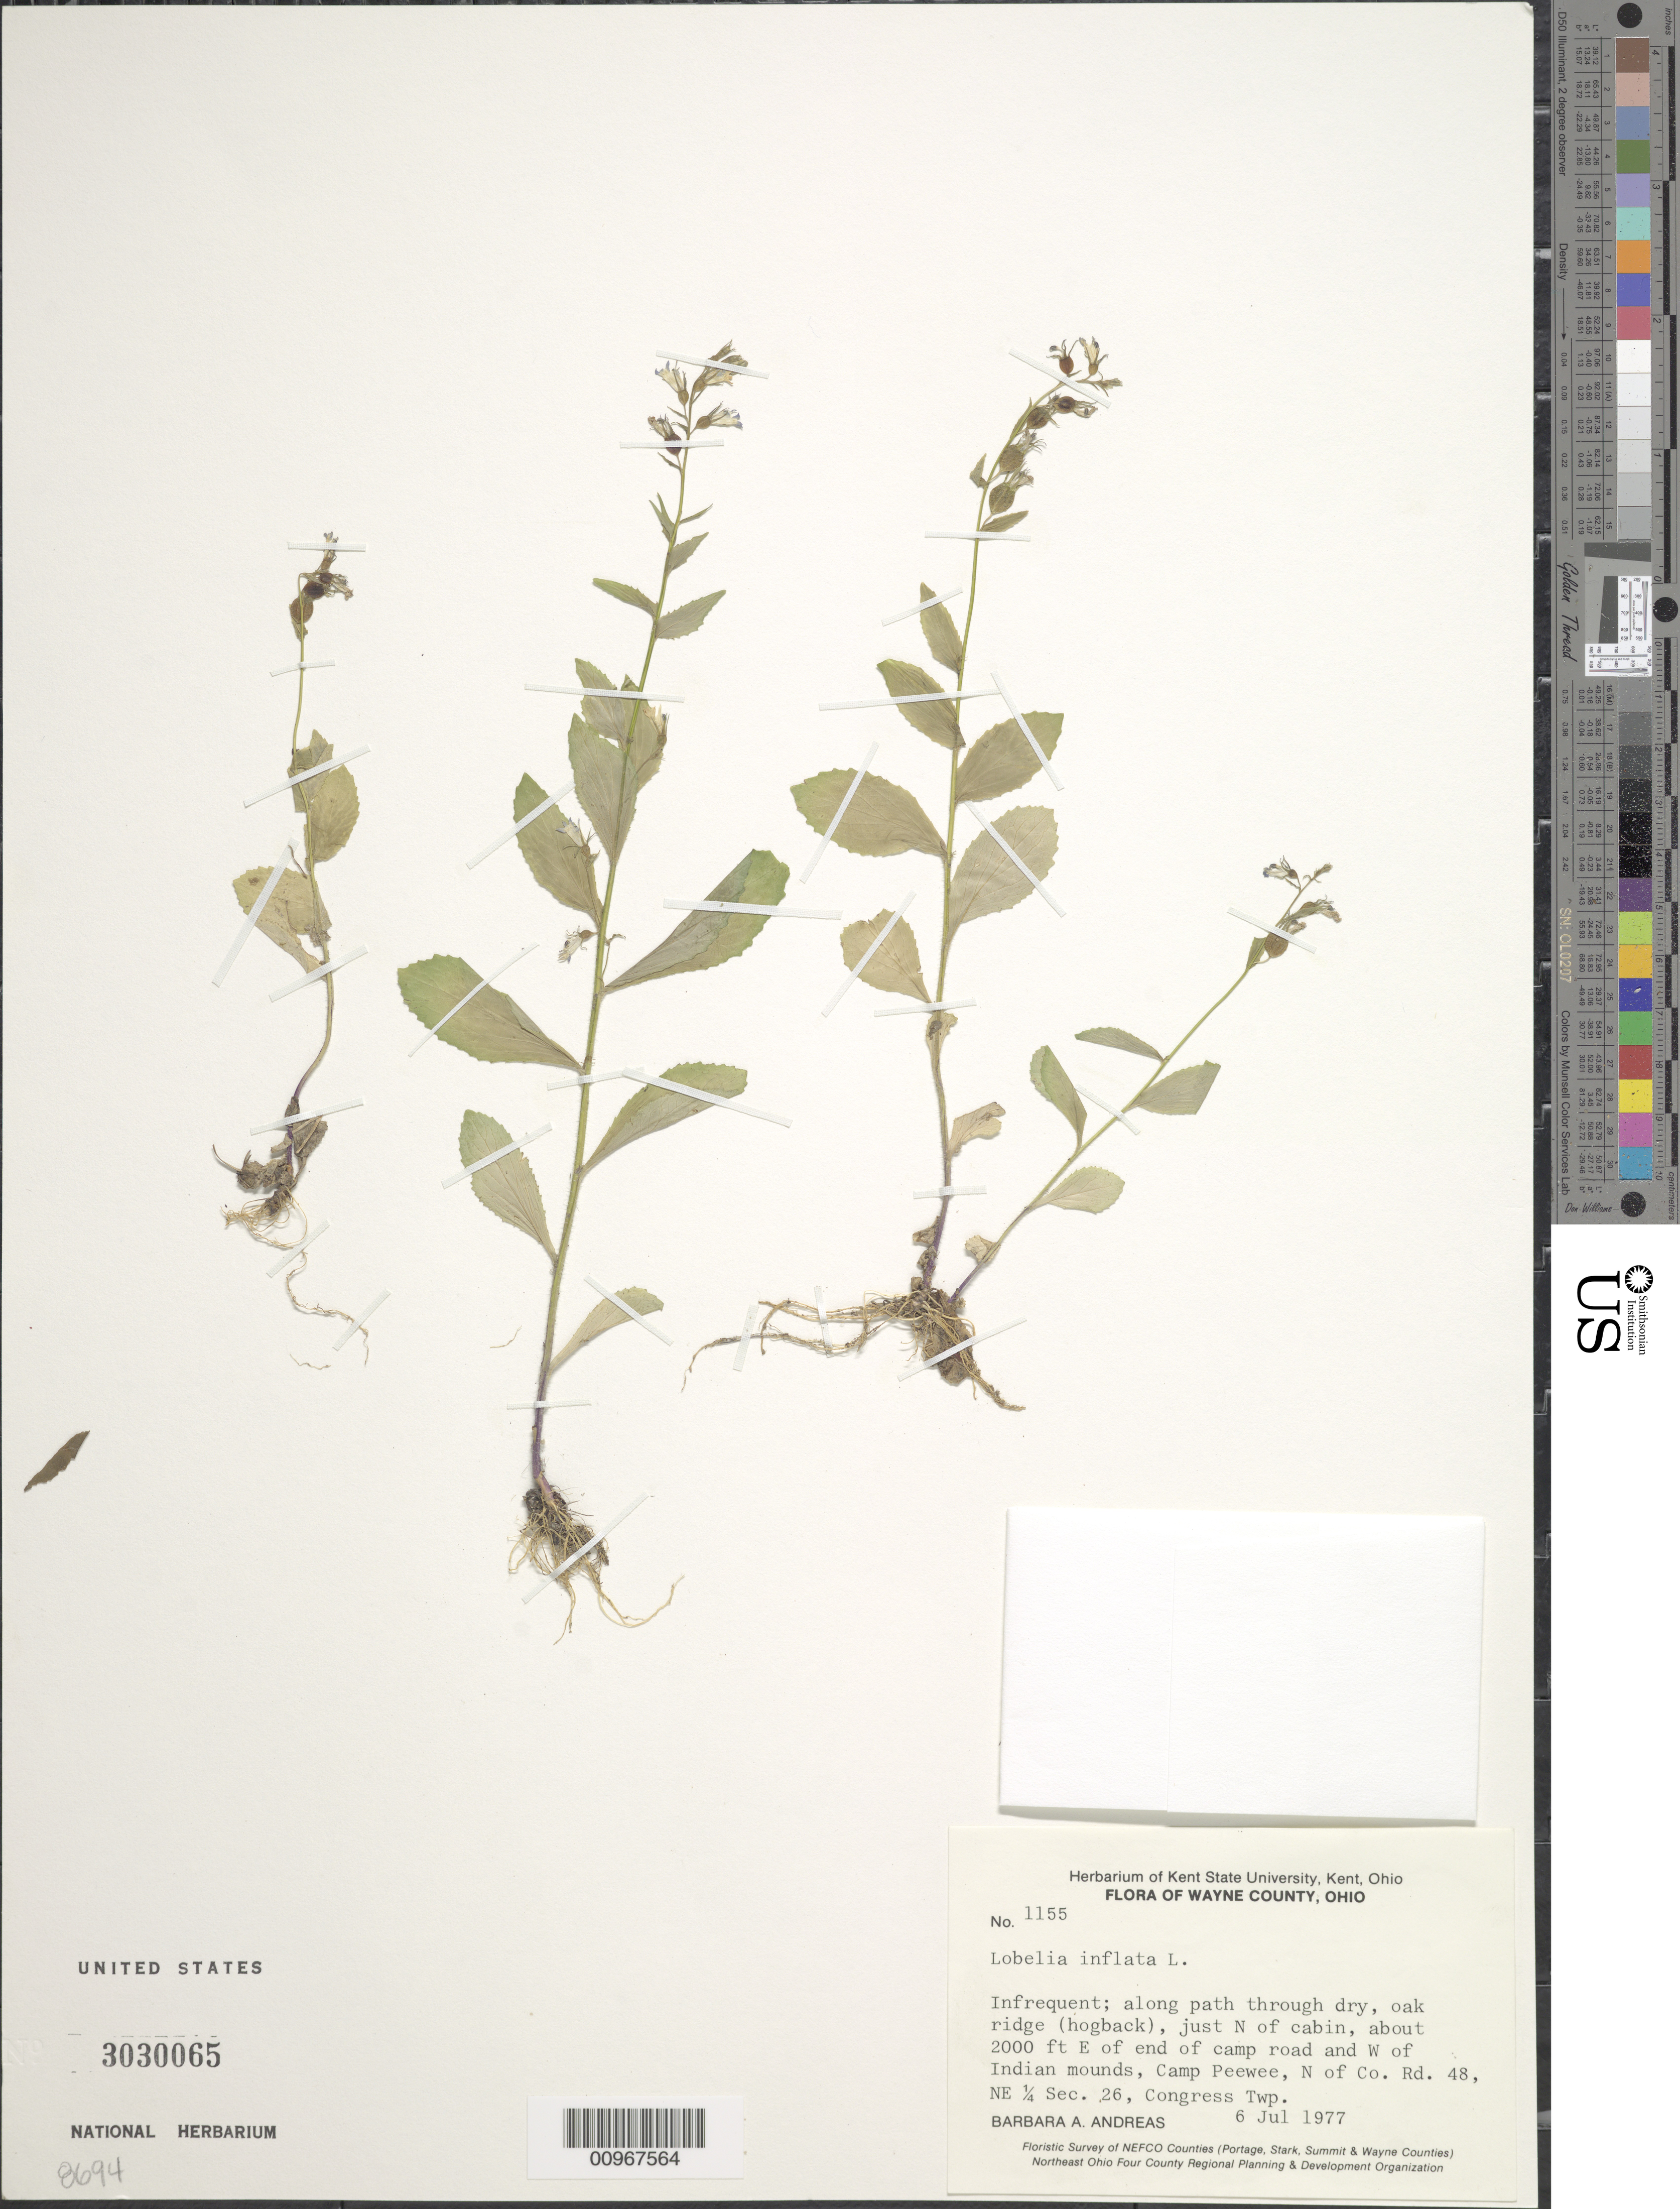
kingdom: Plantae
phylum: Tracheophyta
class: Magnoliopsida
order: Asterales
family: Campanulaceae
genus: Lobelia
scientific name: Lobelia inflata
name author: L.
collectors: B. A. Andreas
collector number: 1155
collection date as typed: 6 Jul 1977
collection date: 1977-07-06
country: United States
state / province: Ohio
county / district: Wayne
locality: Just N of cabin, about 2000 ft. E of end of camp road and W of Indian Mounds, Camp Pewee, N of Co. Rd. 48, NE 1/4 Sec. 26, Congress Twp.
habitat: along path thorugh dry oak ridge (hogback)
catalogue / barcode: US 3030065